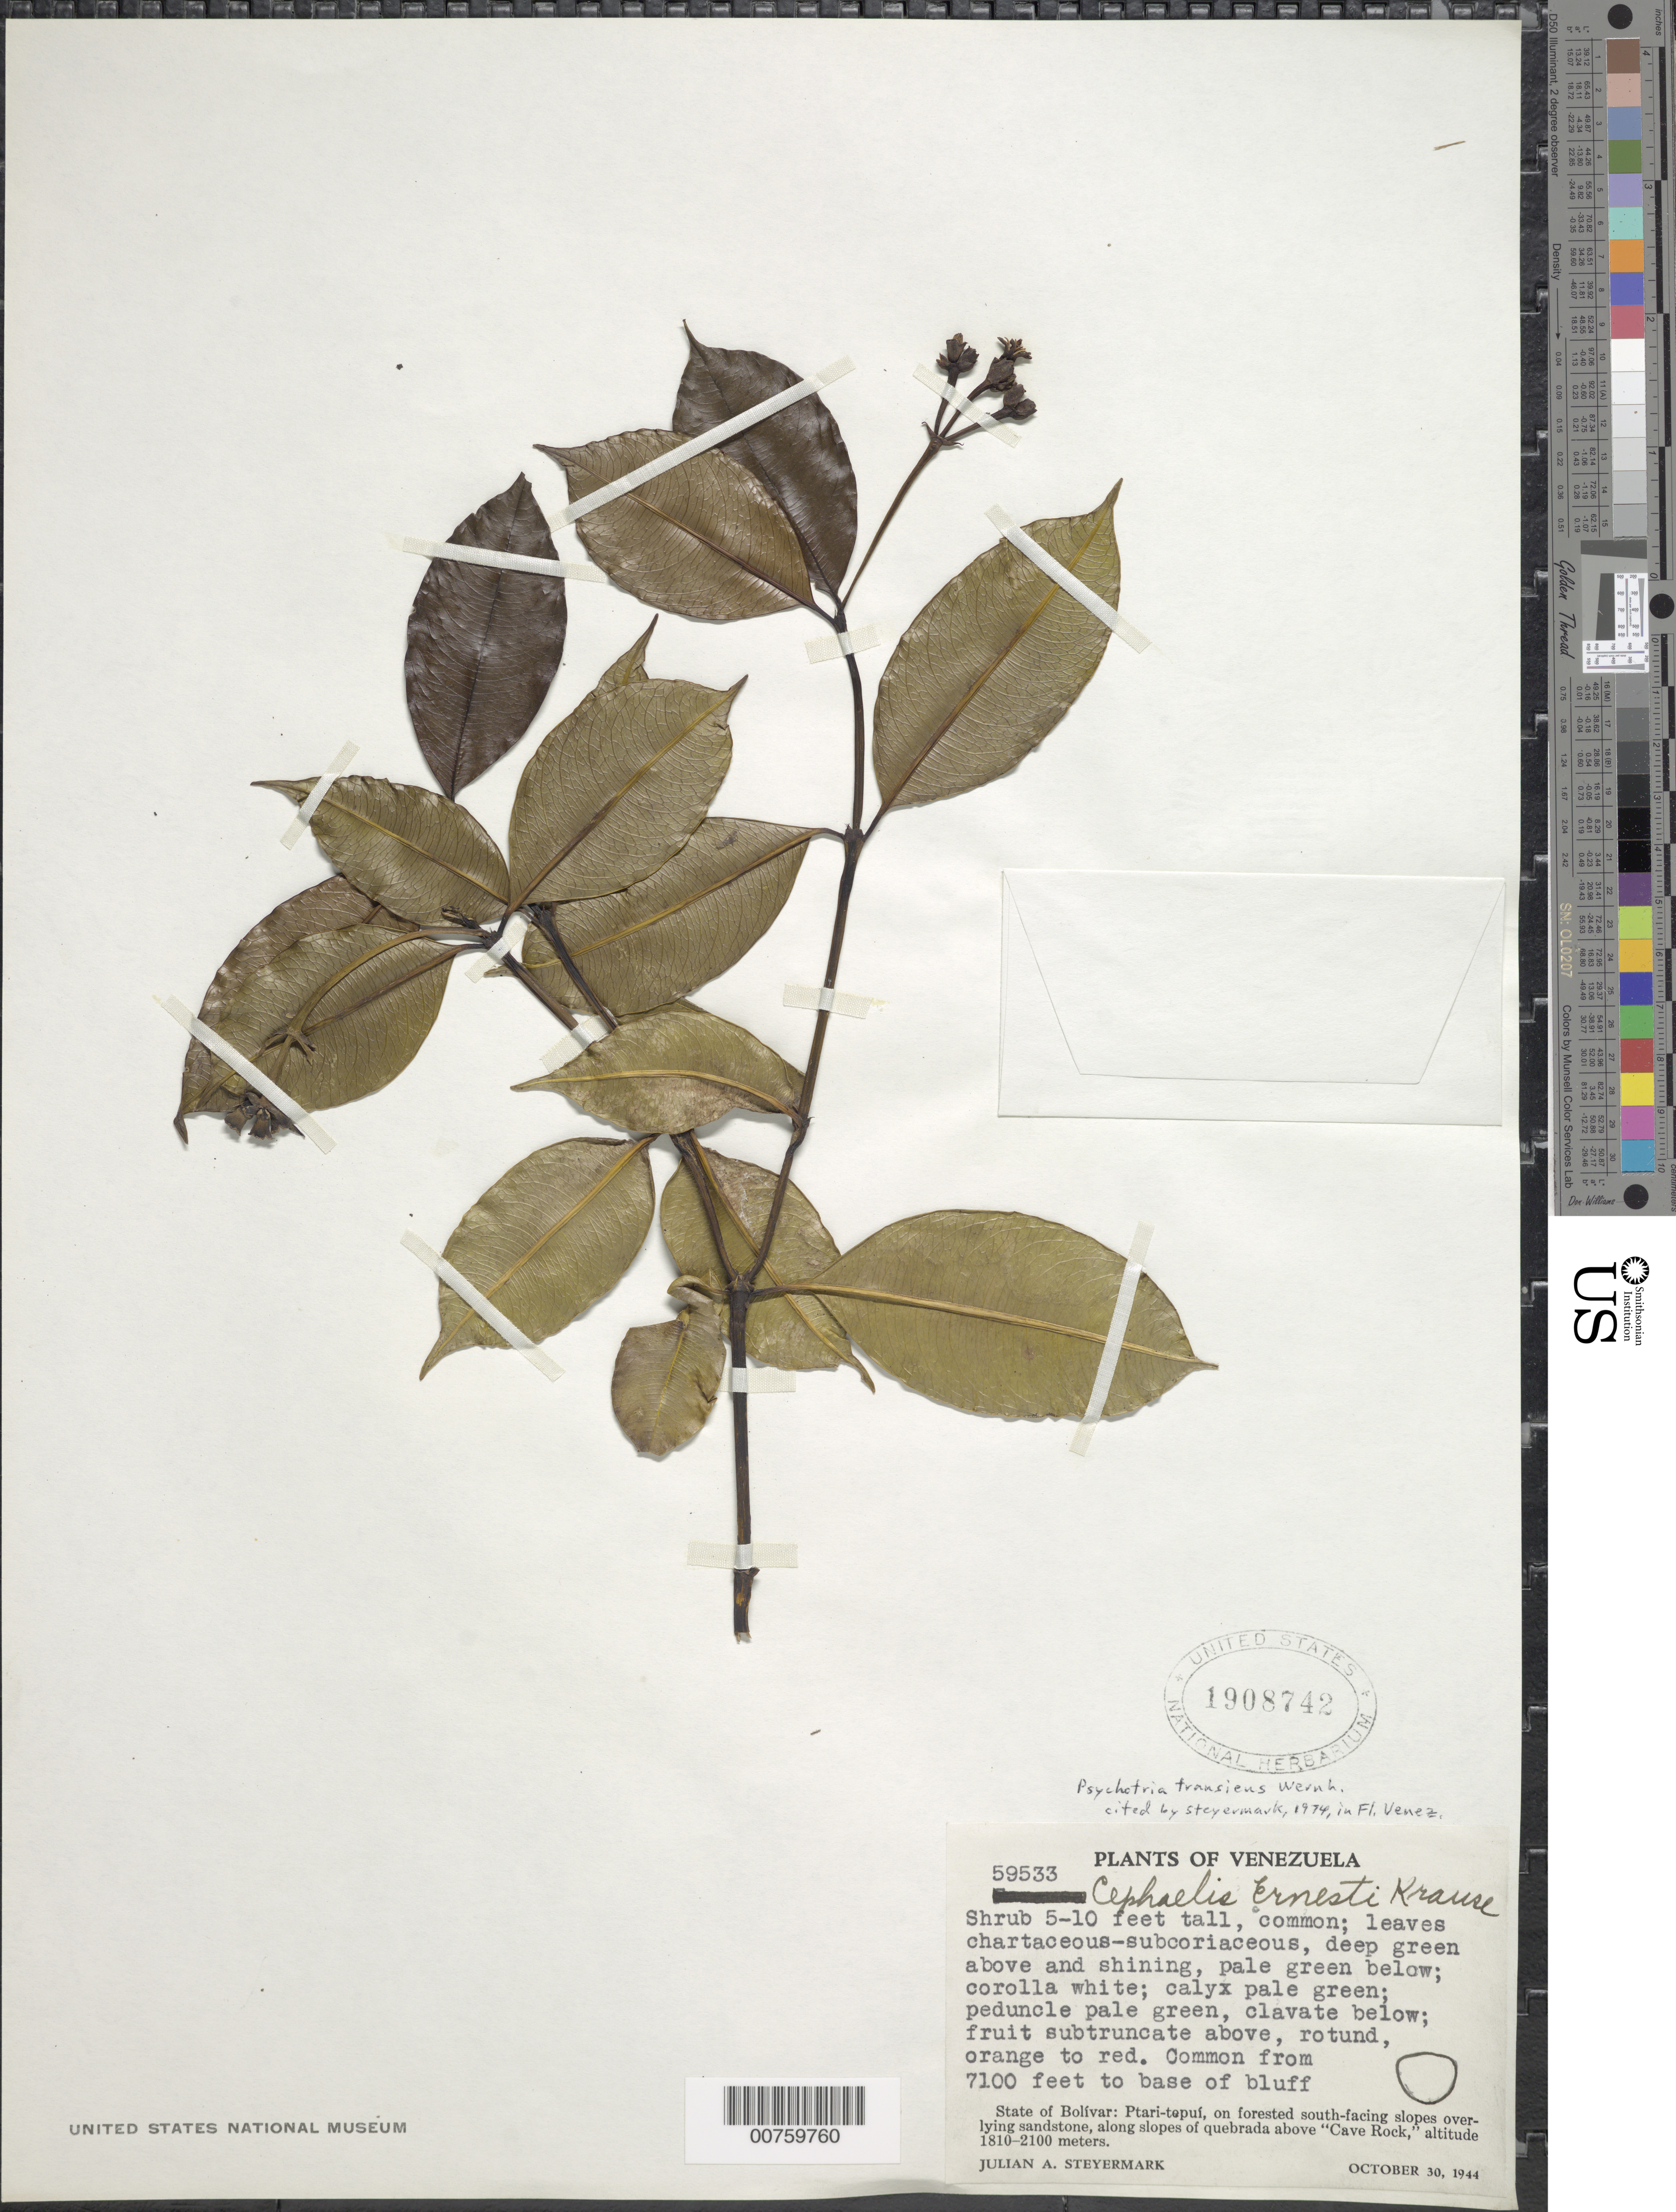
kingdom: Plantae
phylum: Tracheophyta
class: Magnoliopsida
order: Gentianales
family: Rubiaceae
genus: Palicourea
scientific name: Palicourea ernestii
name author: (K. Krause) Delprete & J.H. Kirkbr.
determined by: Kirkbride, J. H., Jr.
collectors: J. Steyermark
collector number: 59433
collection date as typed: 30-Oct-44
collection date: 1944-10-30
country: Venezuela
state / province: Bolívar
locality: Ptari-tepuí, above "Cave Rock"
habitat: Forested south-facing slopes over-lying sandstone, along slopes of quebrada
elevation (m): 1810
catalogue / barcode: US 1908742